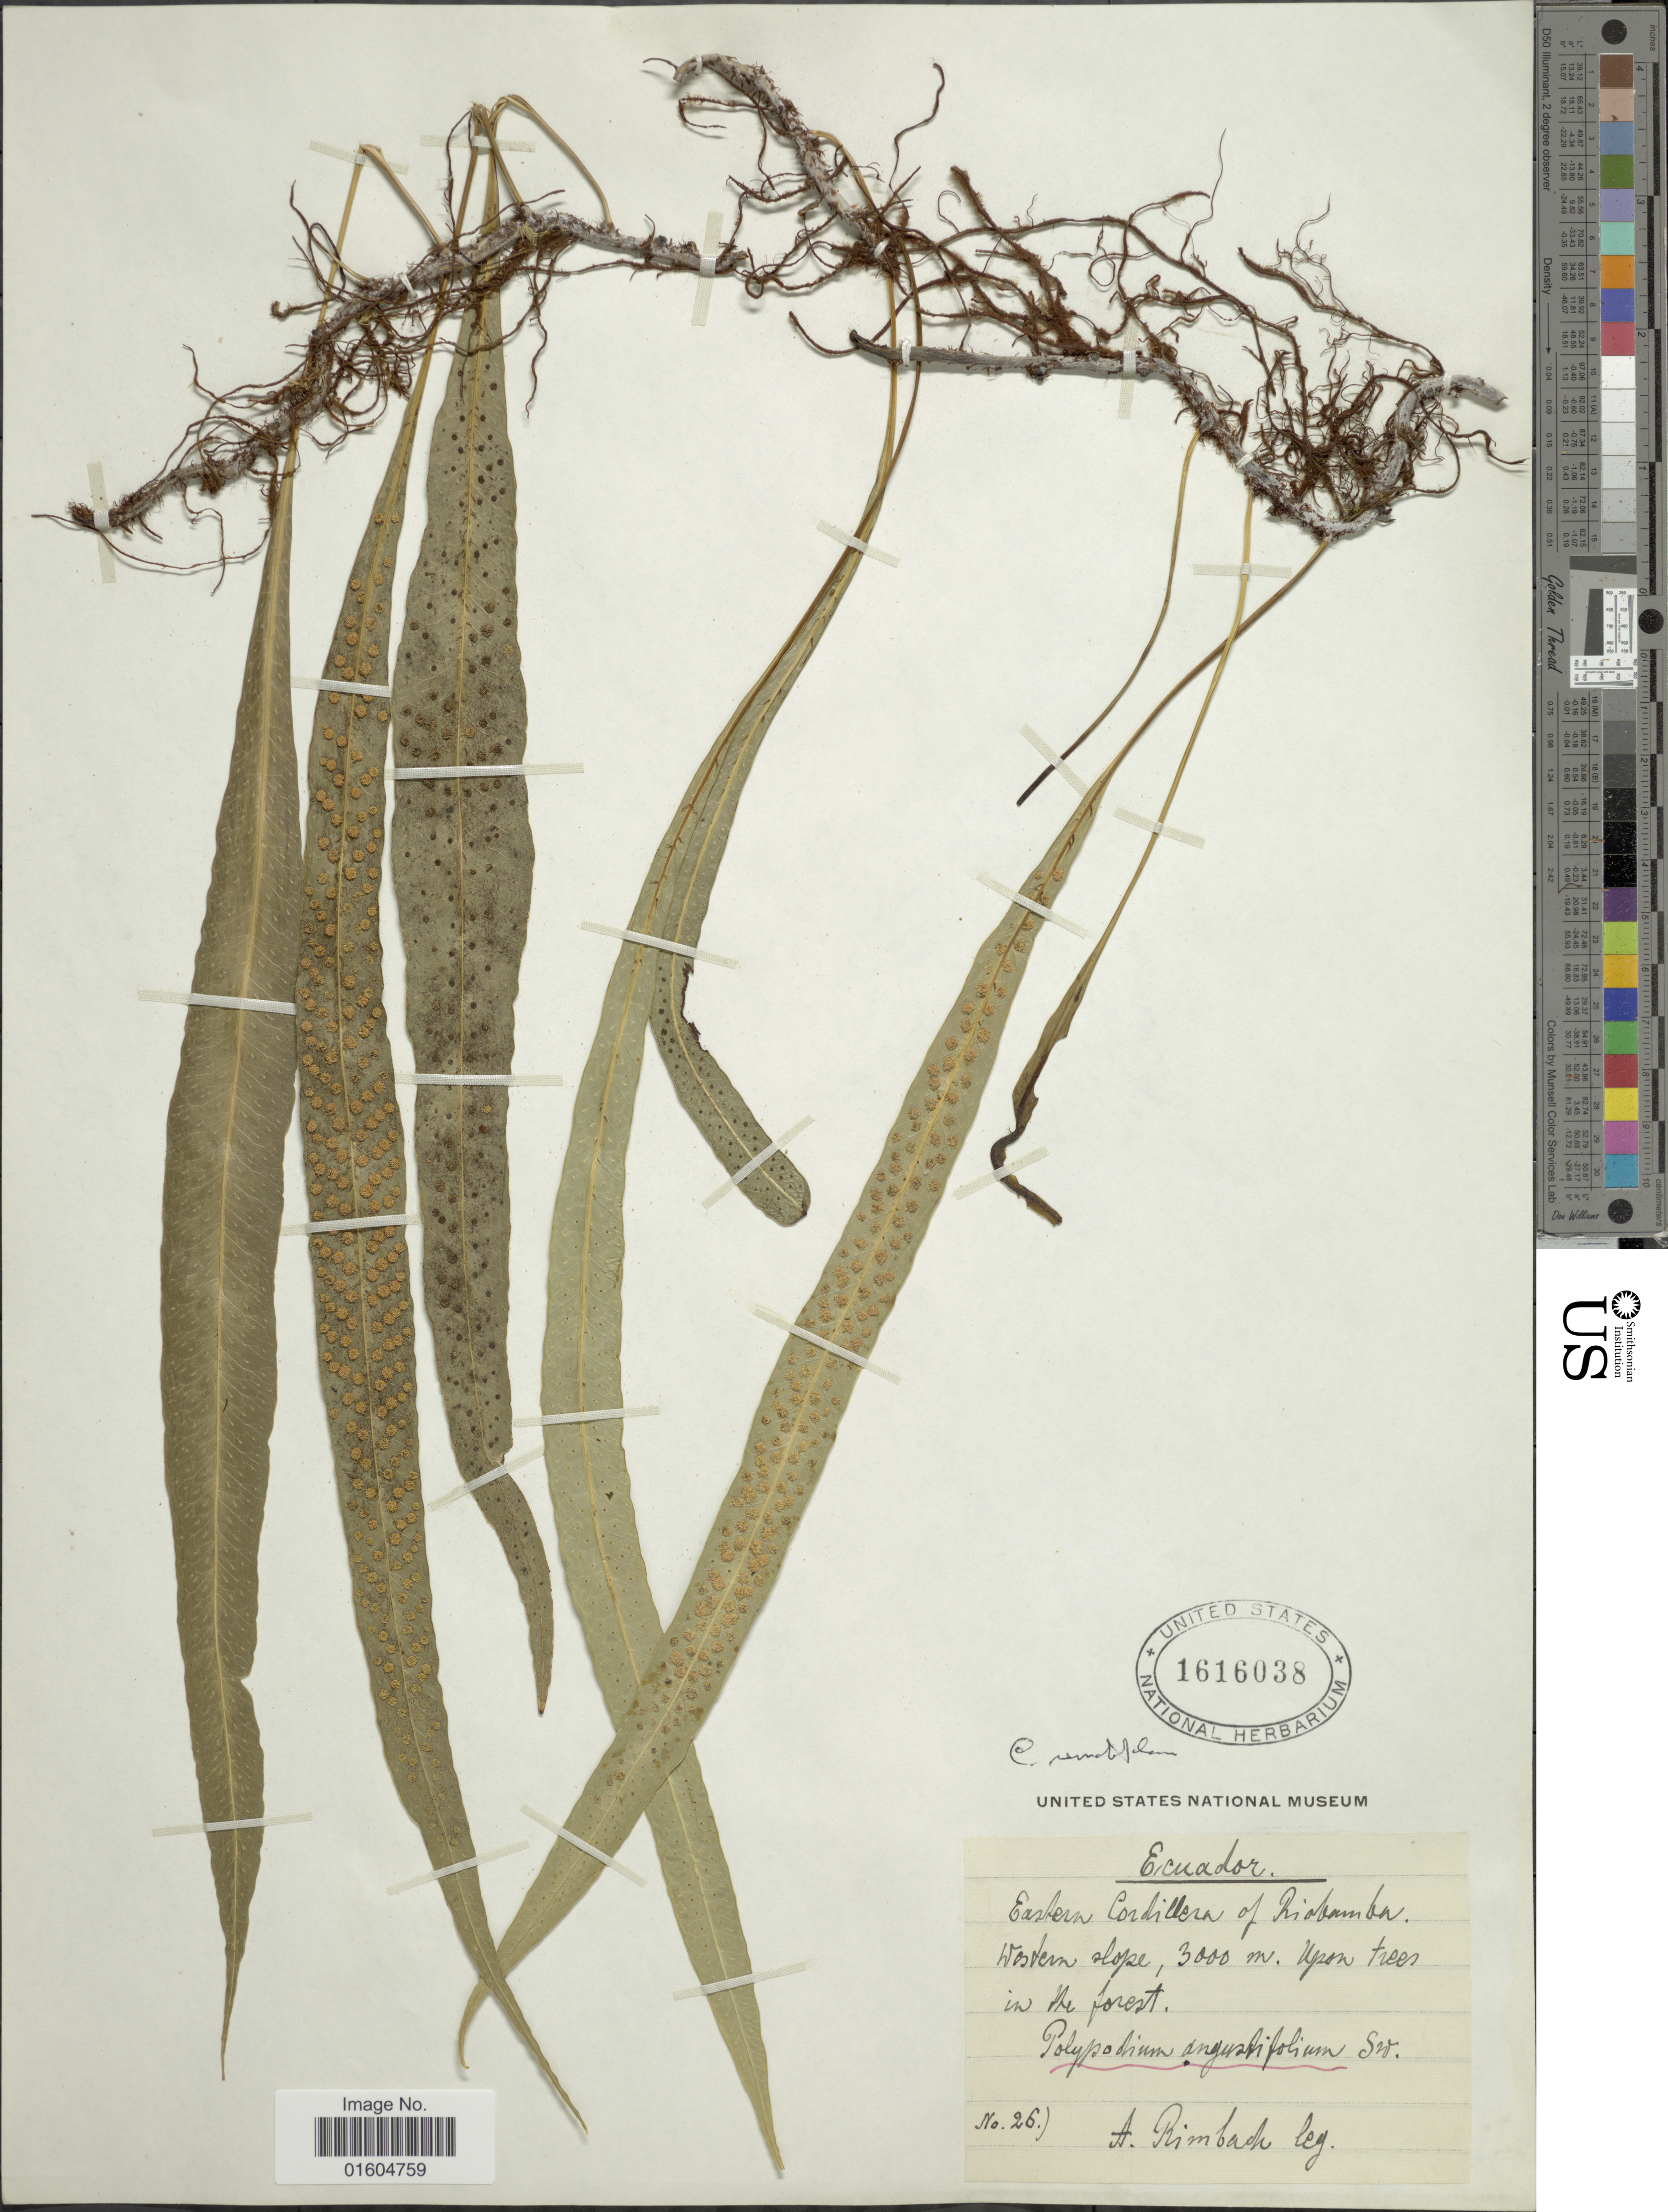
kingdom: Plantae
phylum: Tracheophyta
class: Polypodiopsida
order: Polypodiales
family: Polypodiaceae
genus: Campyloneurum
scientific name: Campyloneurum remotifolium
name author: (Hieron.) Lellinger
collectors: A. Rimbach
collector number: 26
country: Ecuador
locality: Ecuador. Eastern Cordillera of Riobamba. Western slope, upon tress in the forest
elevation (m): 3000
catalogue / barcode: US 1616038